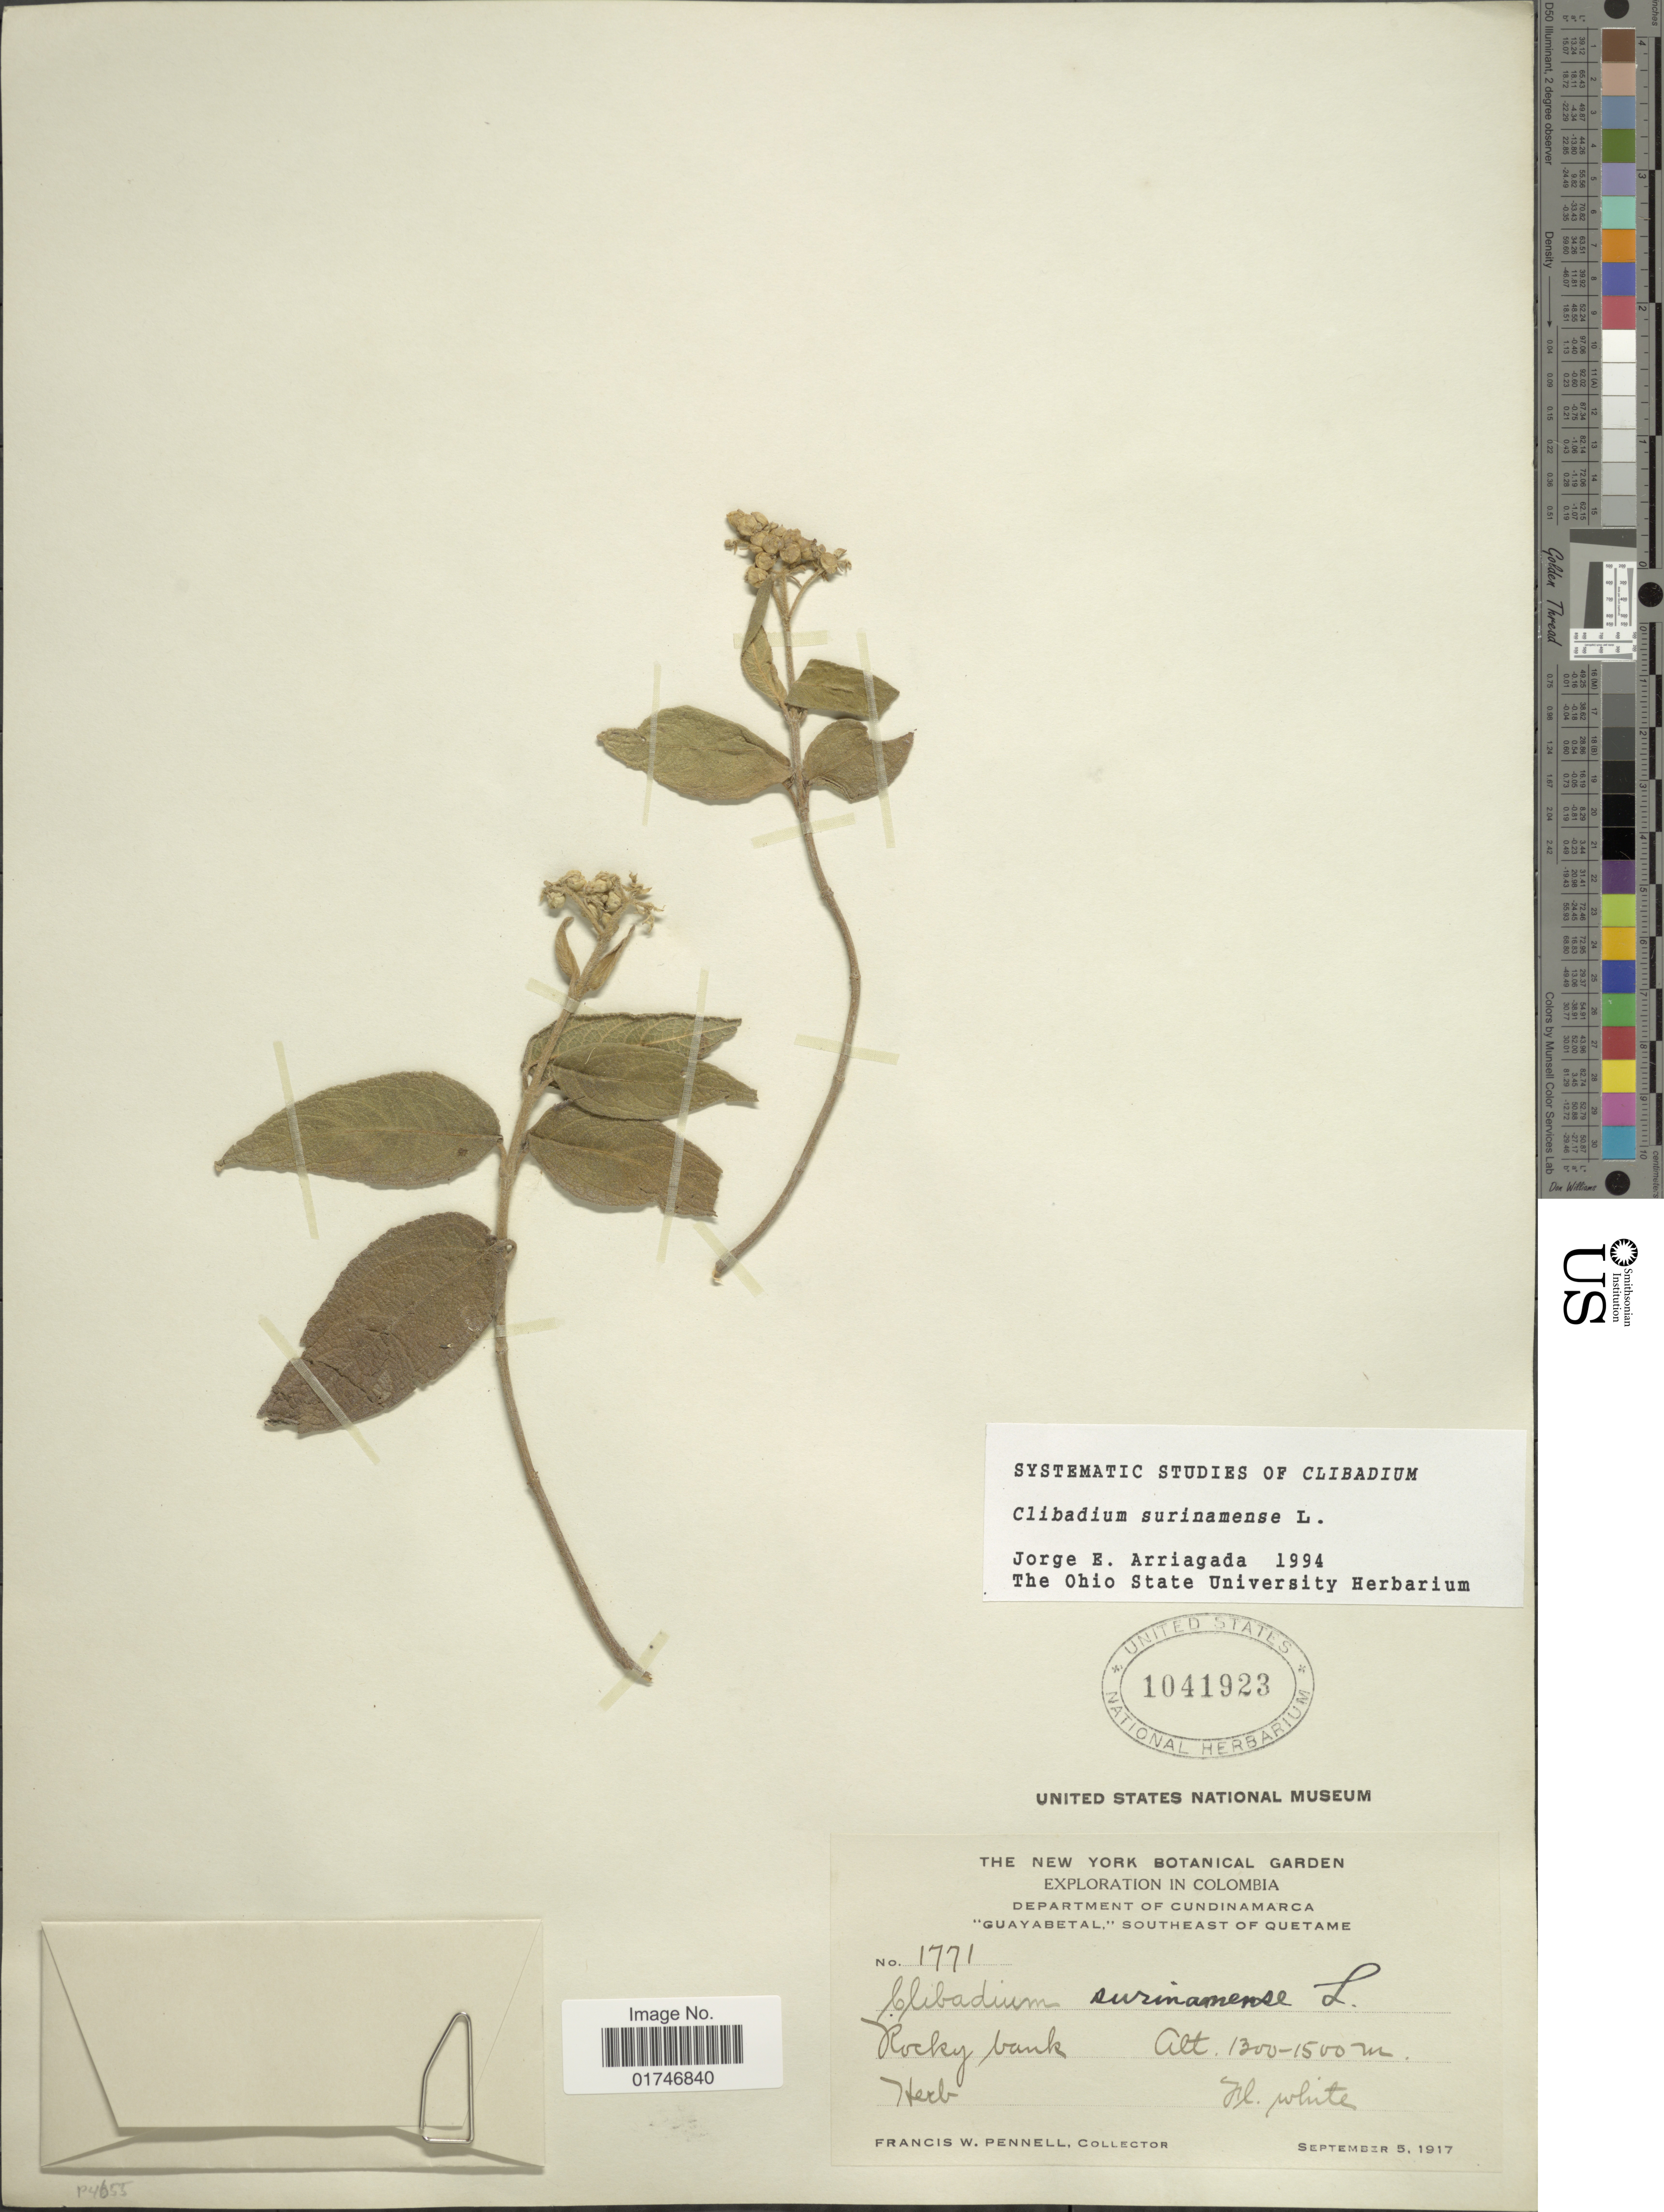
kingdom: Plantae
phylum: Tracheophyta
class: Magnoliopsida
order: Asterales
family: Asteraceae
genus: Clibadium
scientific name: Clibadium surinamense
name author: L.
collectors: F. W. Pennell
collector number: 1771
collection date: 1917-09-05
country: Colombia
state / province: Cundinamarca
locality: Department of Cundinamarca. "Guayabetal", Southeast of Quetame. Rocky bank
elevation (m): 1300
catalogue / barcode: US 1041923